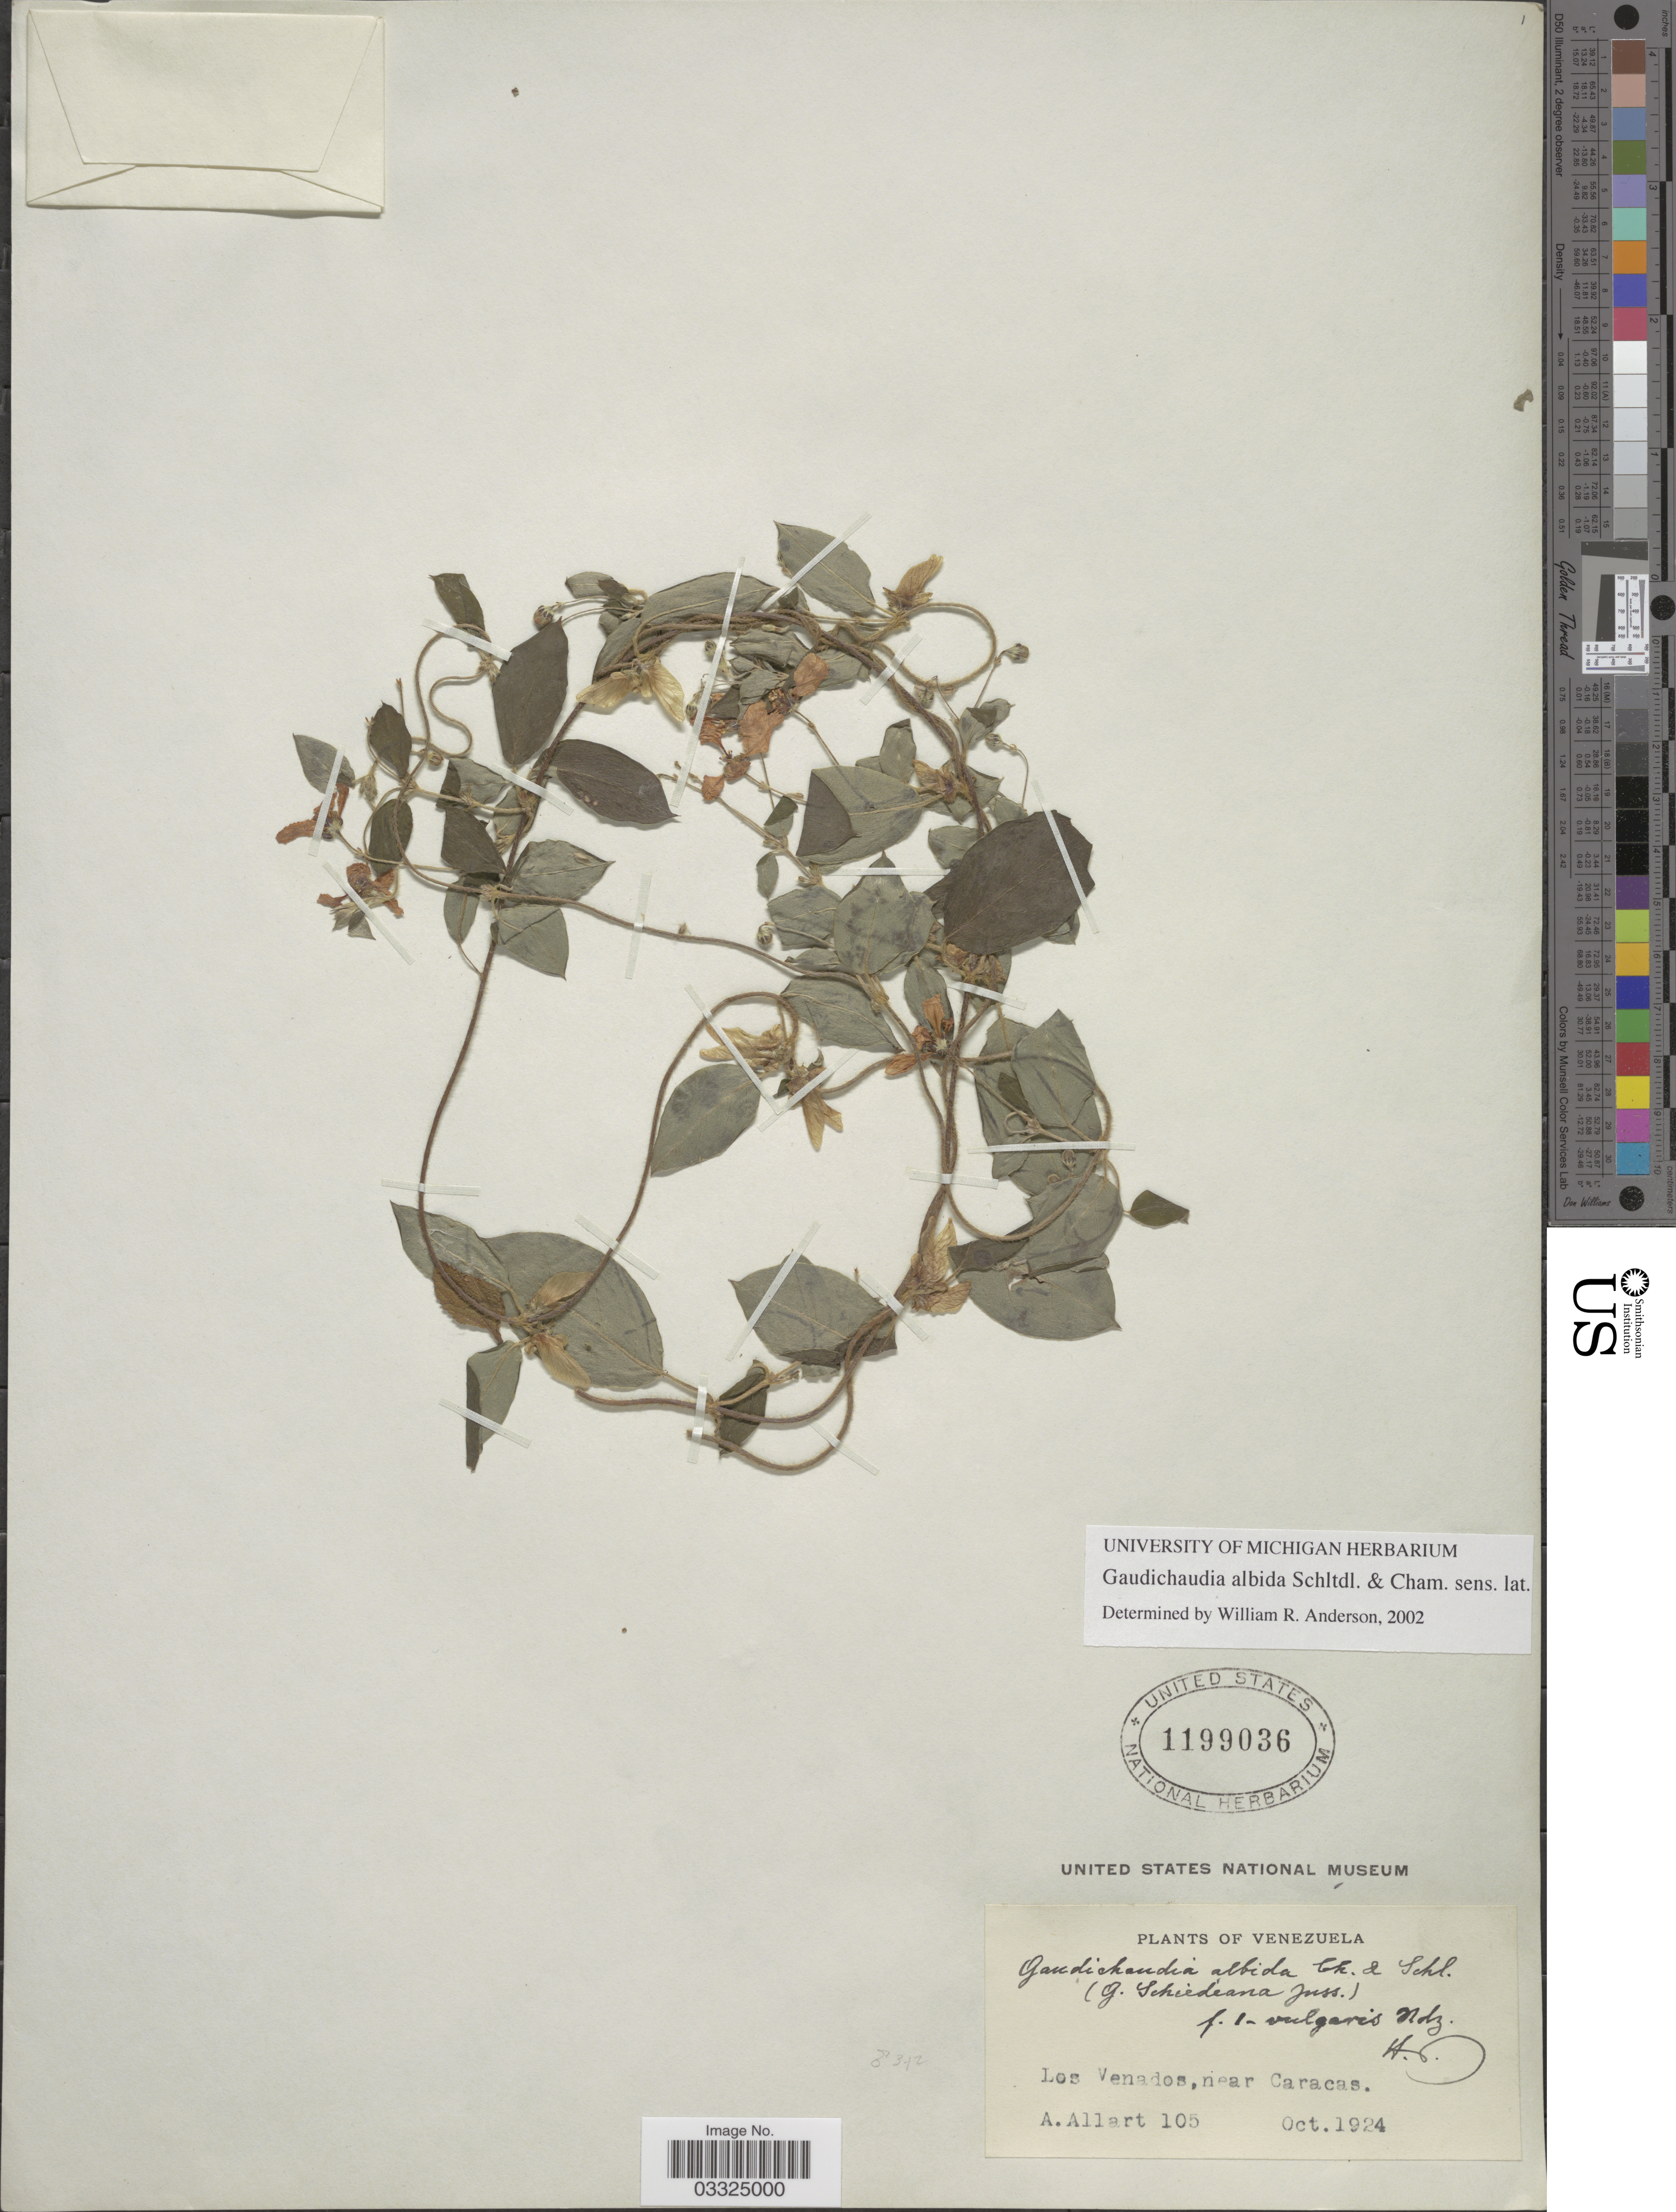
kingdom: Plantae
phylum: Tracheophyta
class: Magnoliopsida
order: Malpighiales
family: Malpighiaceae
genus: Gaudichaudia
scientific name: Gaudichaudia albida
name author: Schltdl. & Cham.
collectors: A. Allart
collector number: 105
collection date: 1924-10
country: Venezuela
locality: Los Venados, near Caracas.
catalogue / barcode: US 1199036